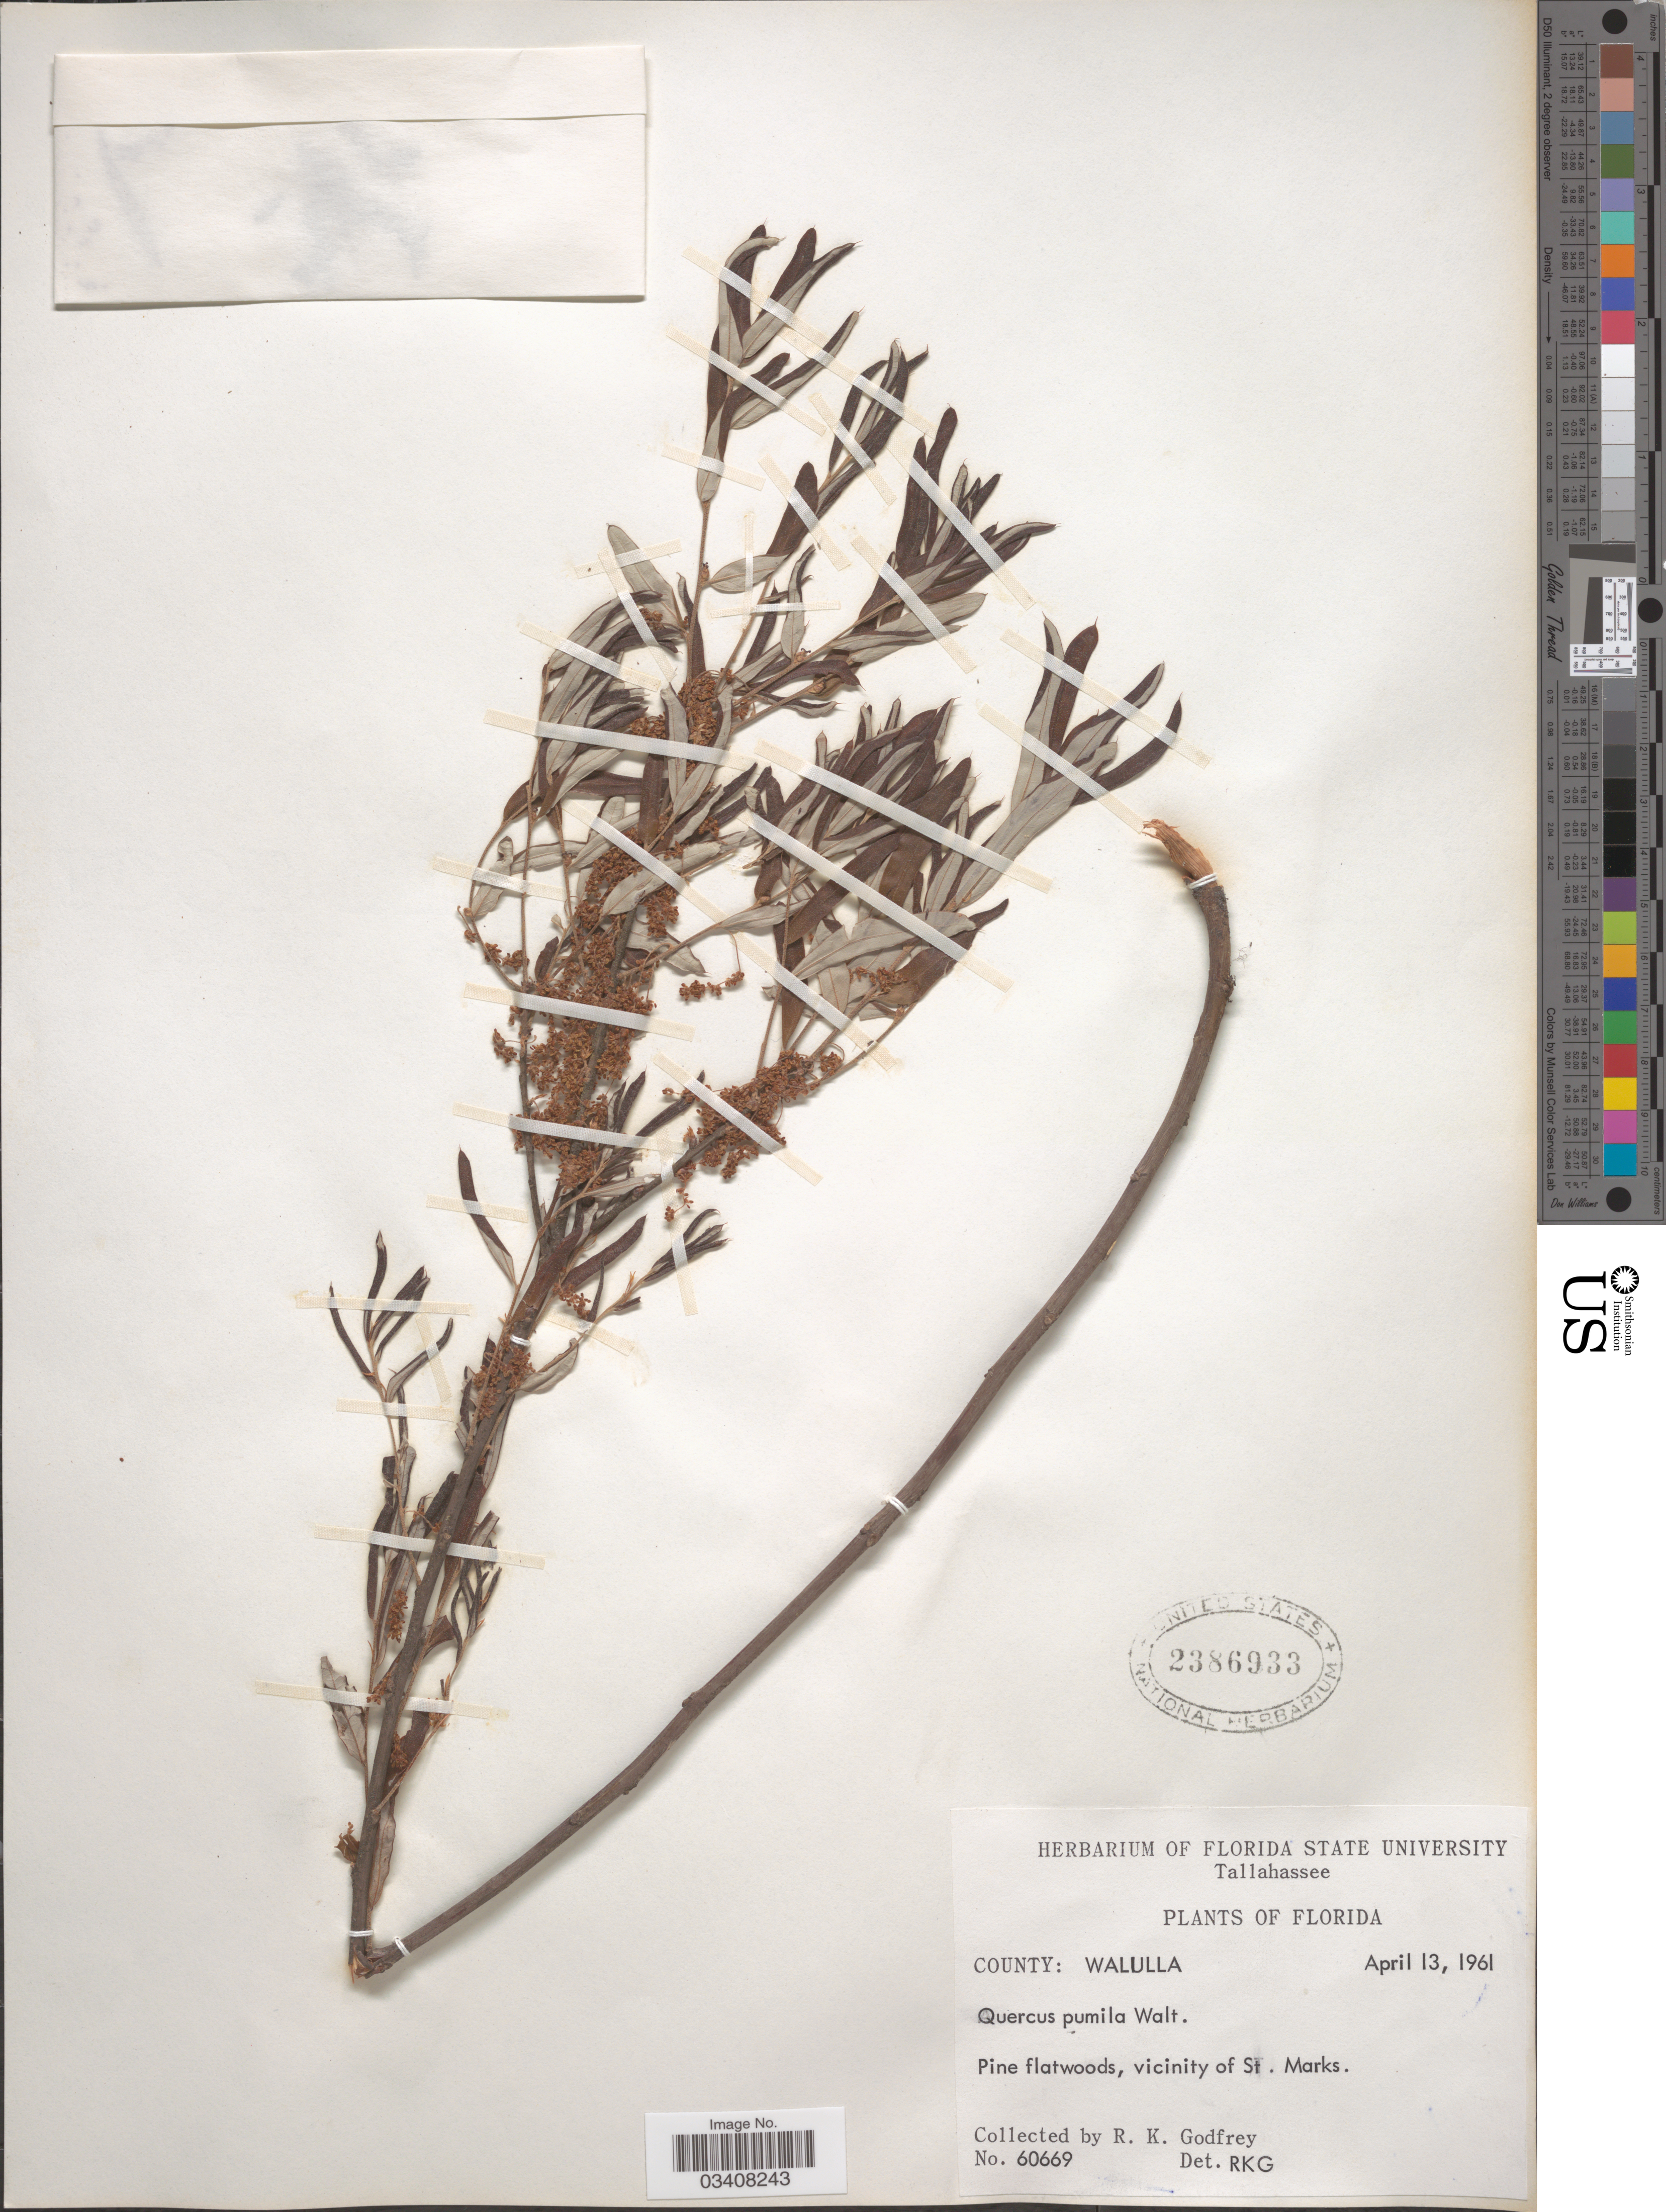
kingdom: Plantae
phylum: Tracheophyta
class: Magnoliopsida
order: Fagales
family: Fagaceae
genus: Quercus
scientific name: Quercus pumila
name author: Walter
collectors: R. K. Godfrey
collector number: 60669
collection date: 1961-04-13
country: United States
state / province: Florida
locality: County: Walulla. Pine flatwoods, vicinity of St. Marks.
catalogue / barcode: US 2386933